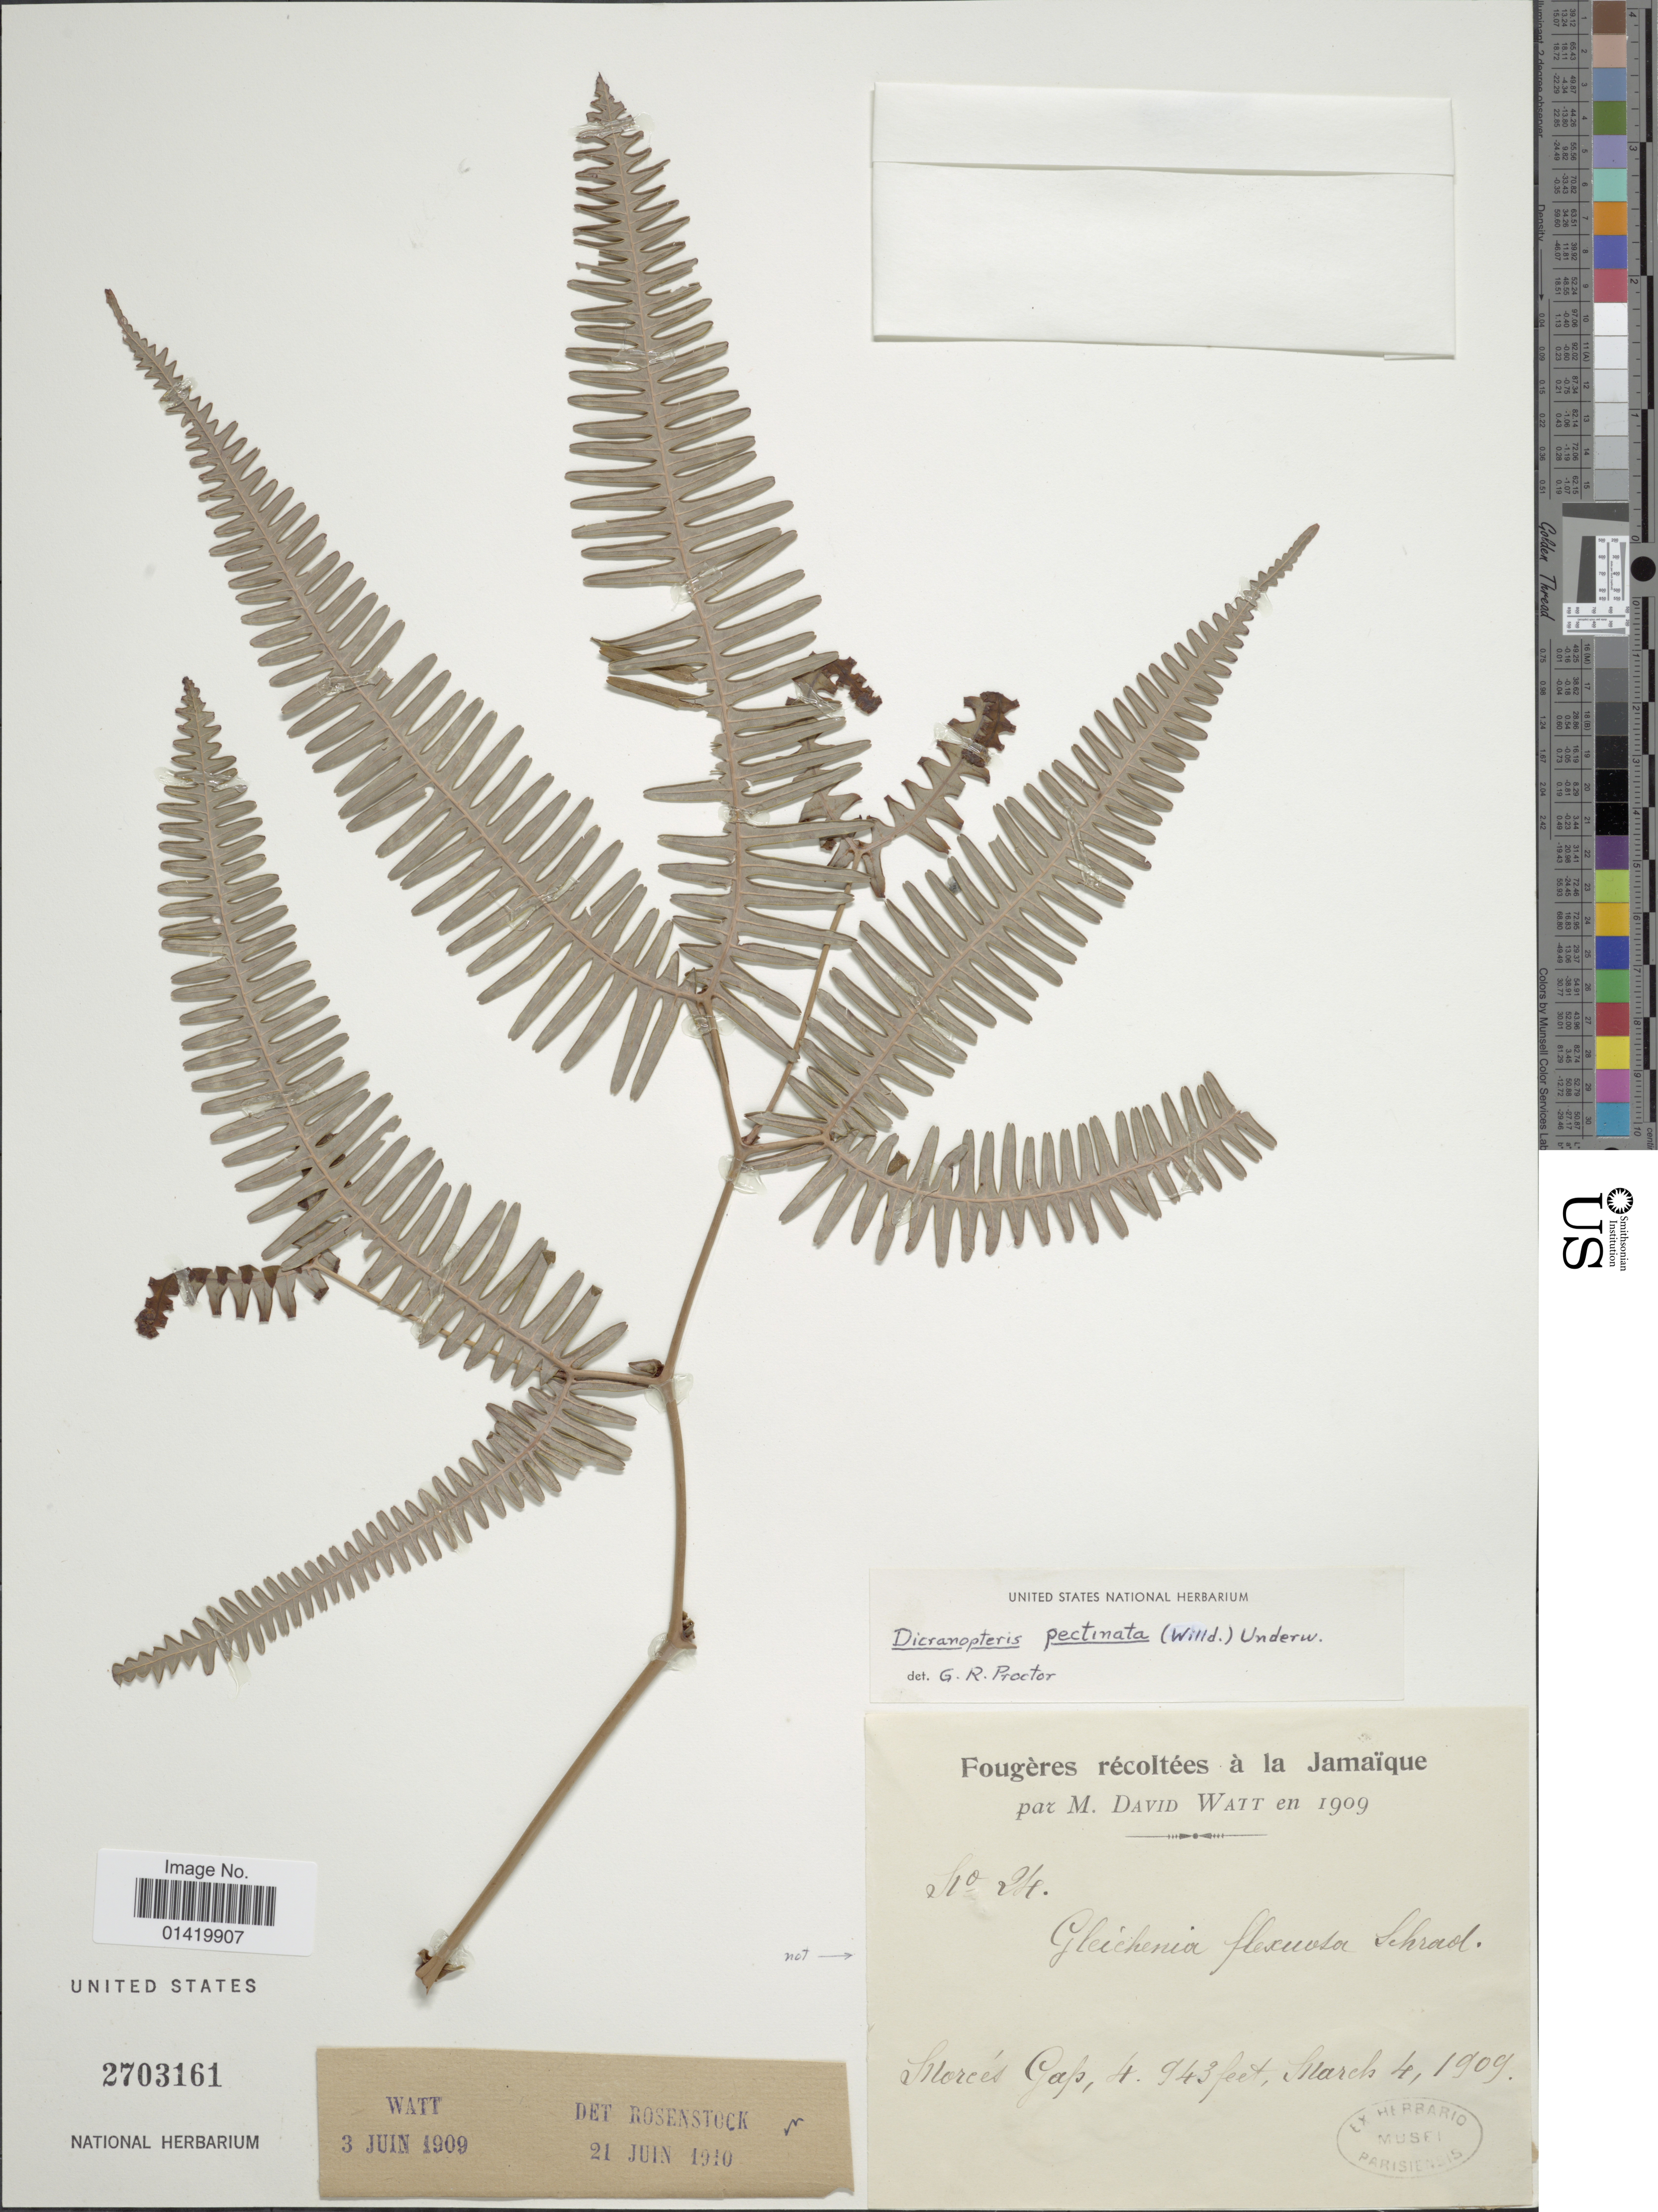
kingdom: Plantae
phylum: Tracheophyta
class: Polypodiopsida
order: Gleicheniales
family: Gleicheniaceae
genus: Gleichenella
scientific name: Gleichenella pectinata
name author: (Willd.) Ching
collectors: M. Watt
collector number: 24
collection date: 1909-03-04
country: Jamaica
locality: Morcés Gap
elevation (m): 1507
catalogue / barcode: US 2703161